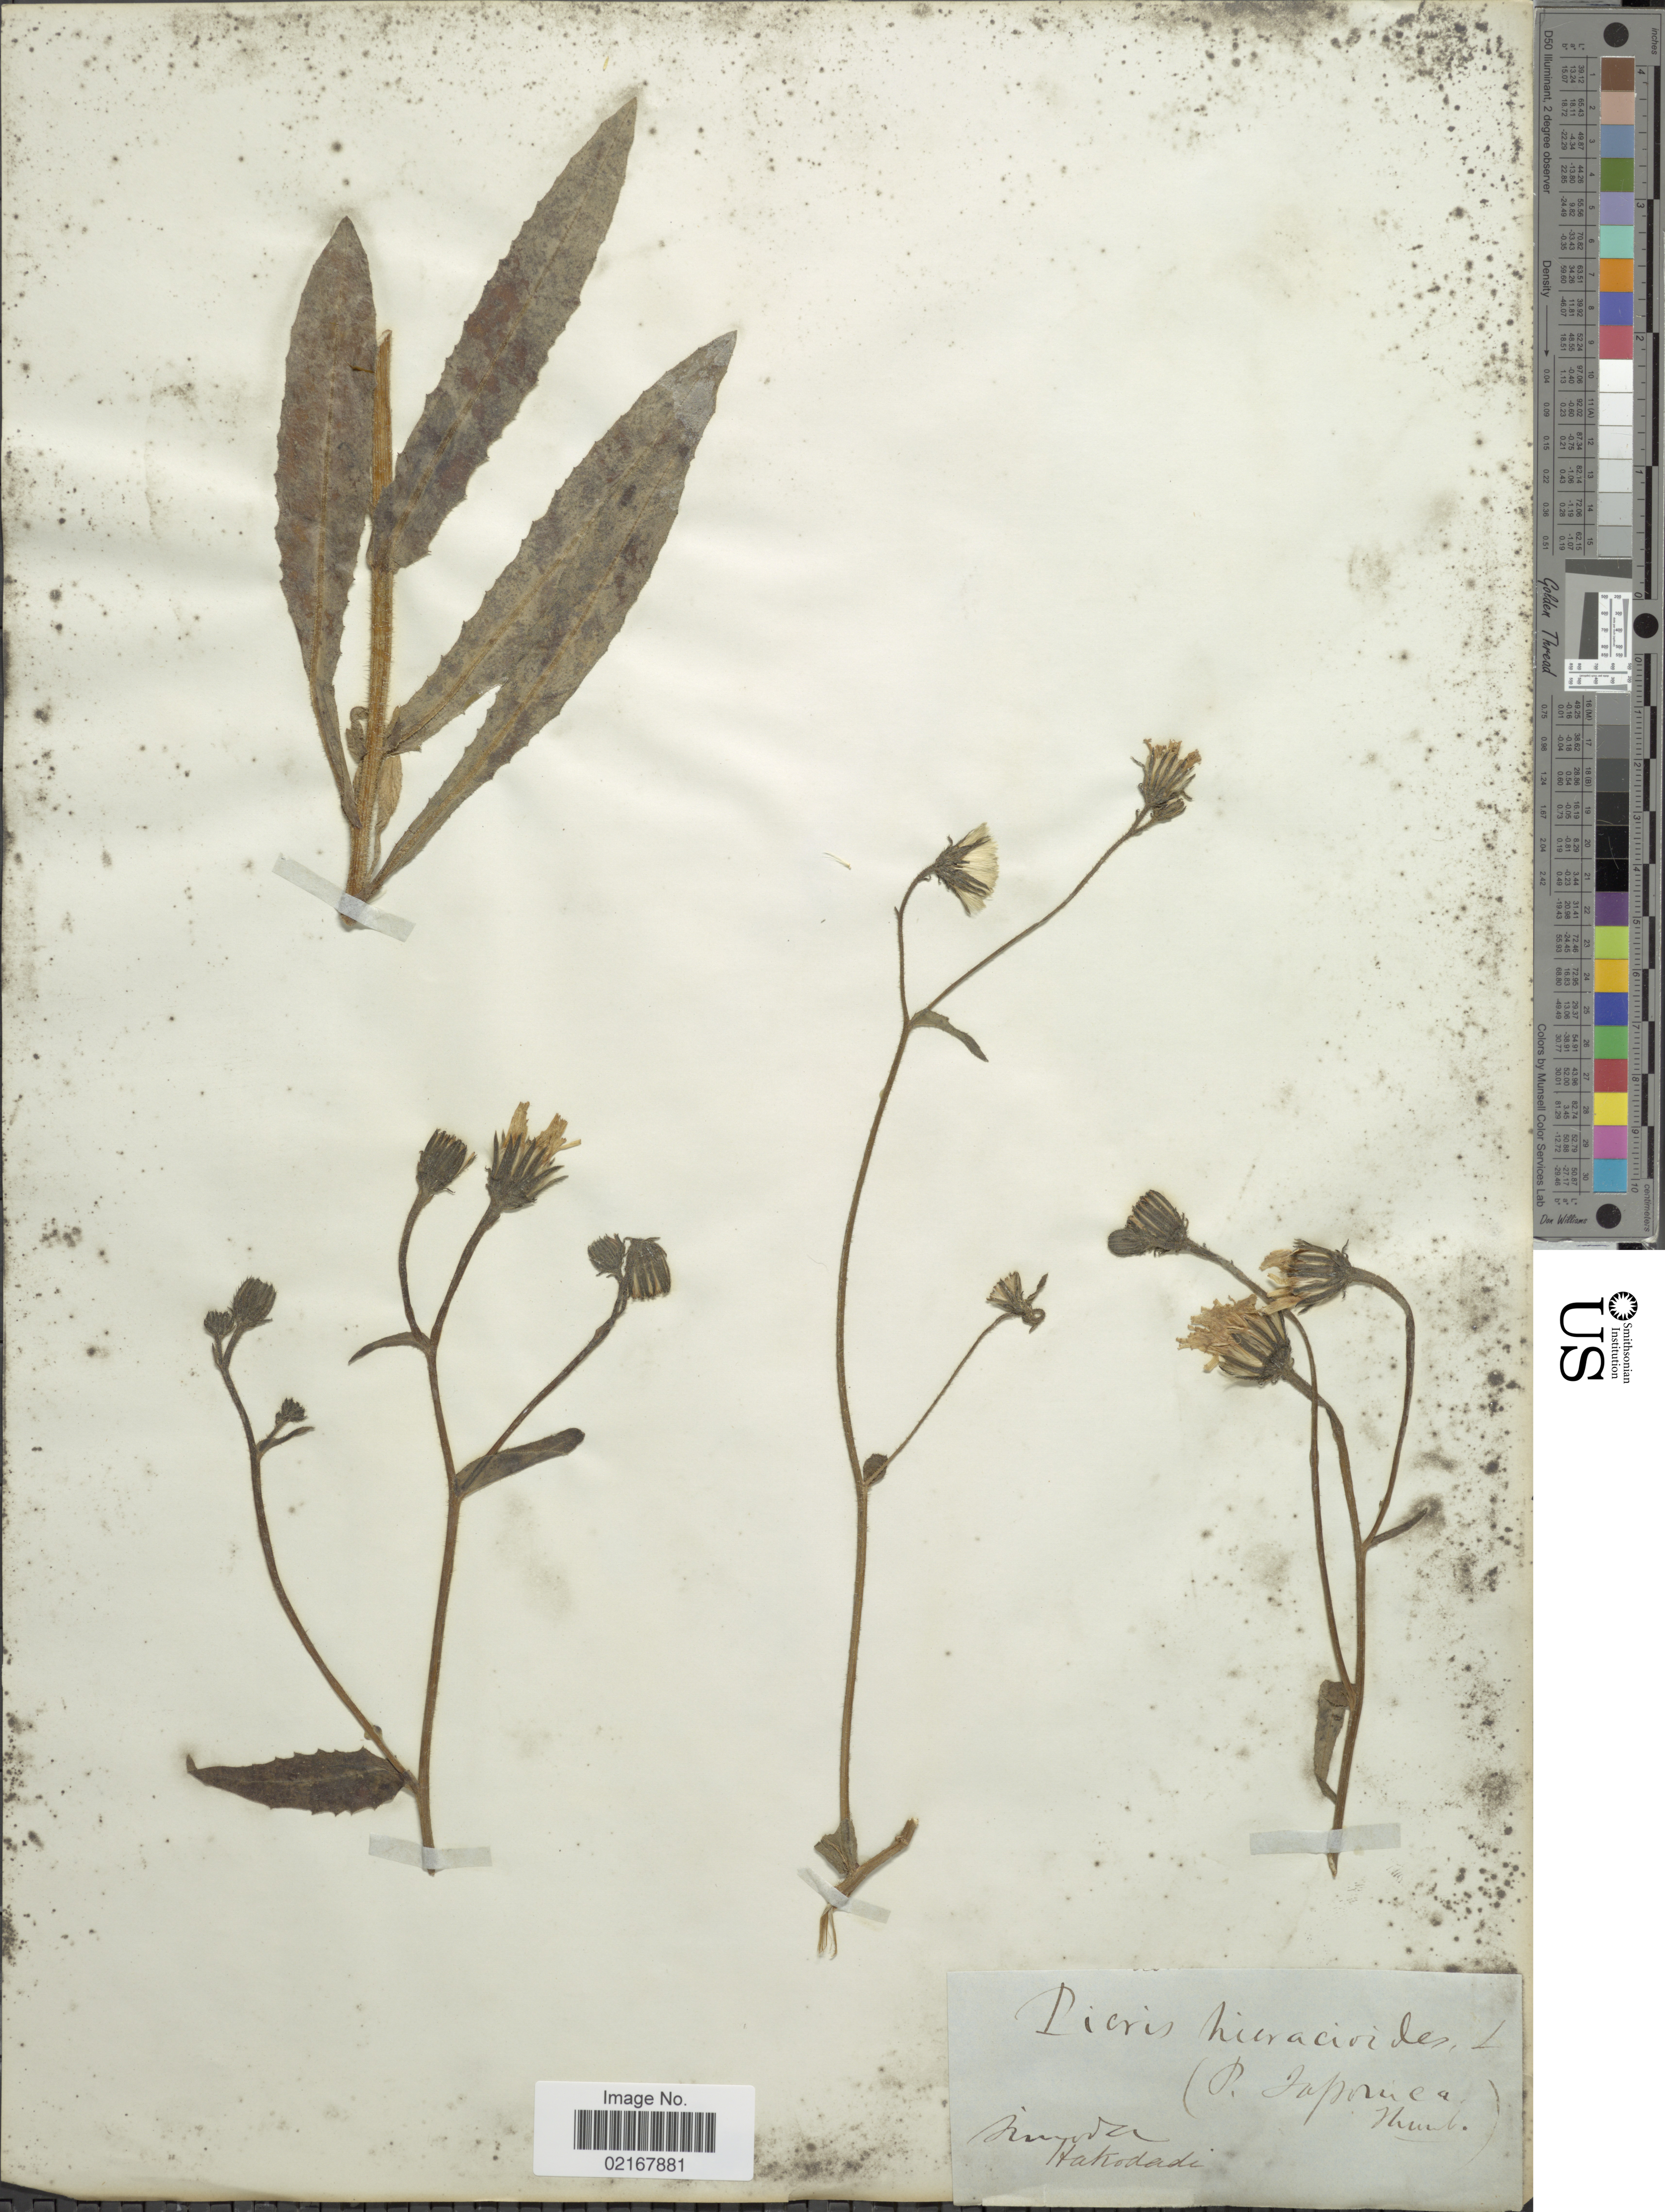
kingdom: Plantae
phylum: Tracheophyta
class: Magnoliopsida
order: Asterales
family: Asteraceae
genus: Picris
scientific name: Picris hieracioides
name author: L.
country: Japan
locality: Ninyoda, Hakodate